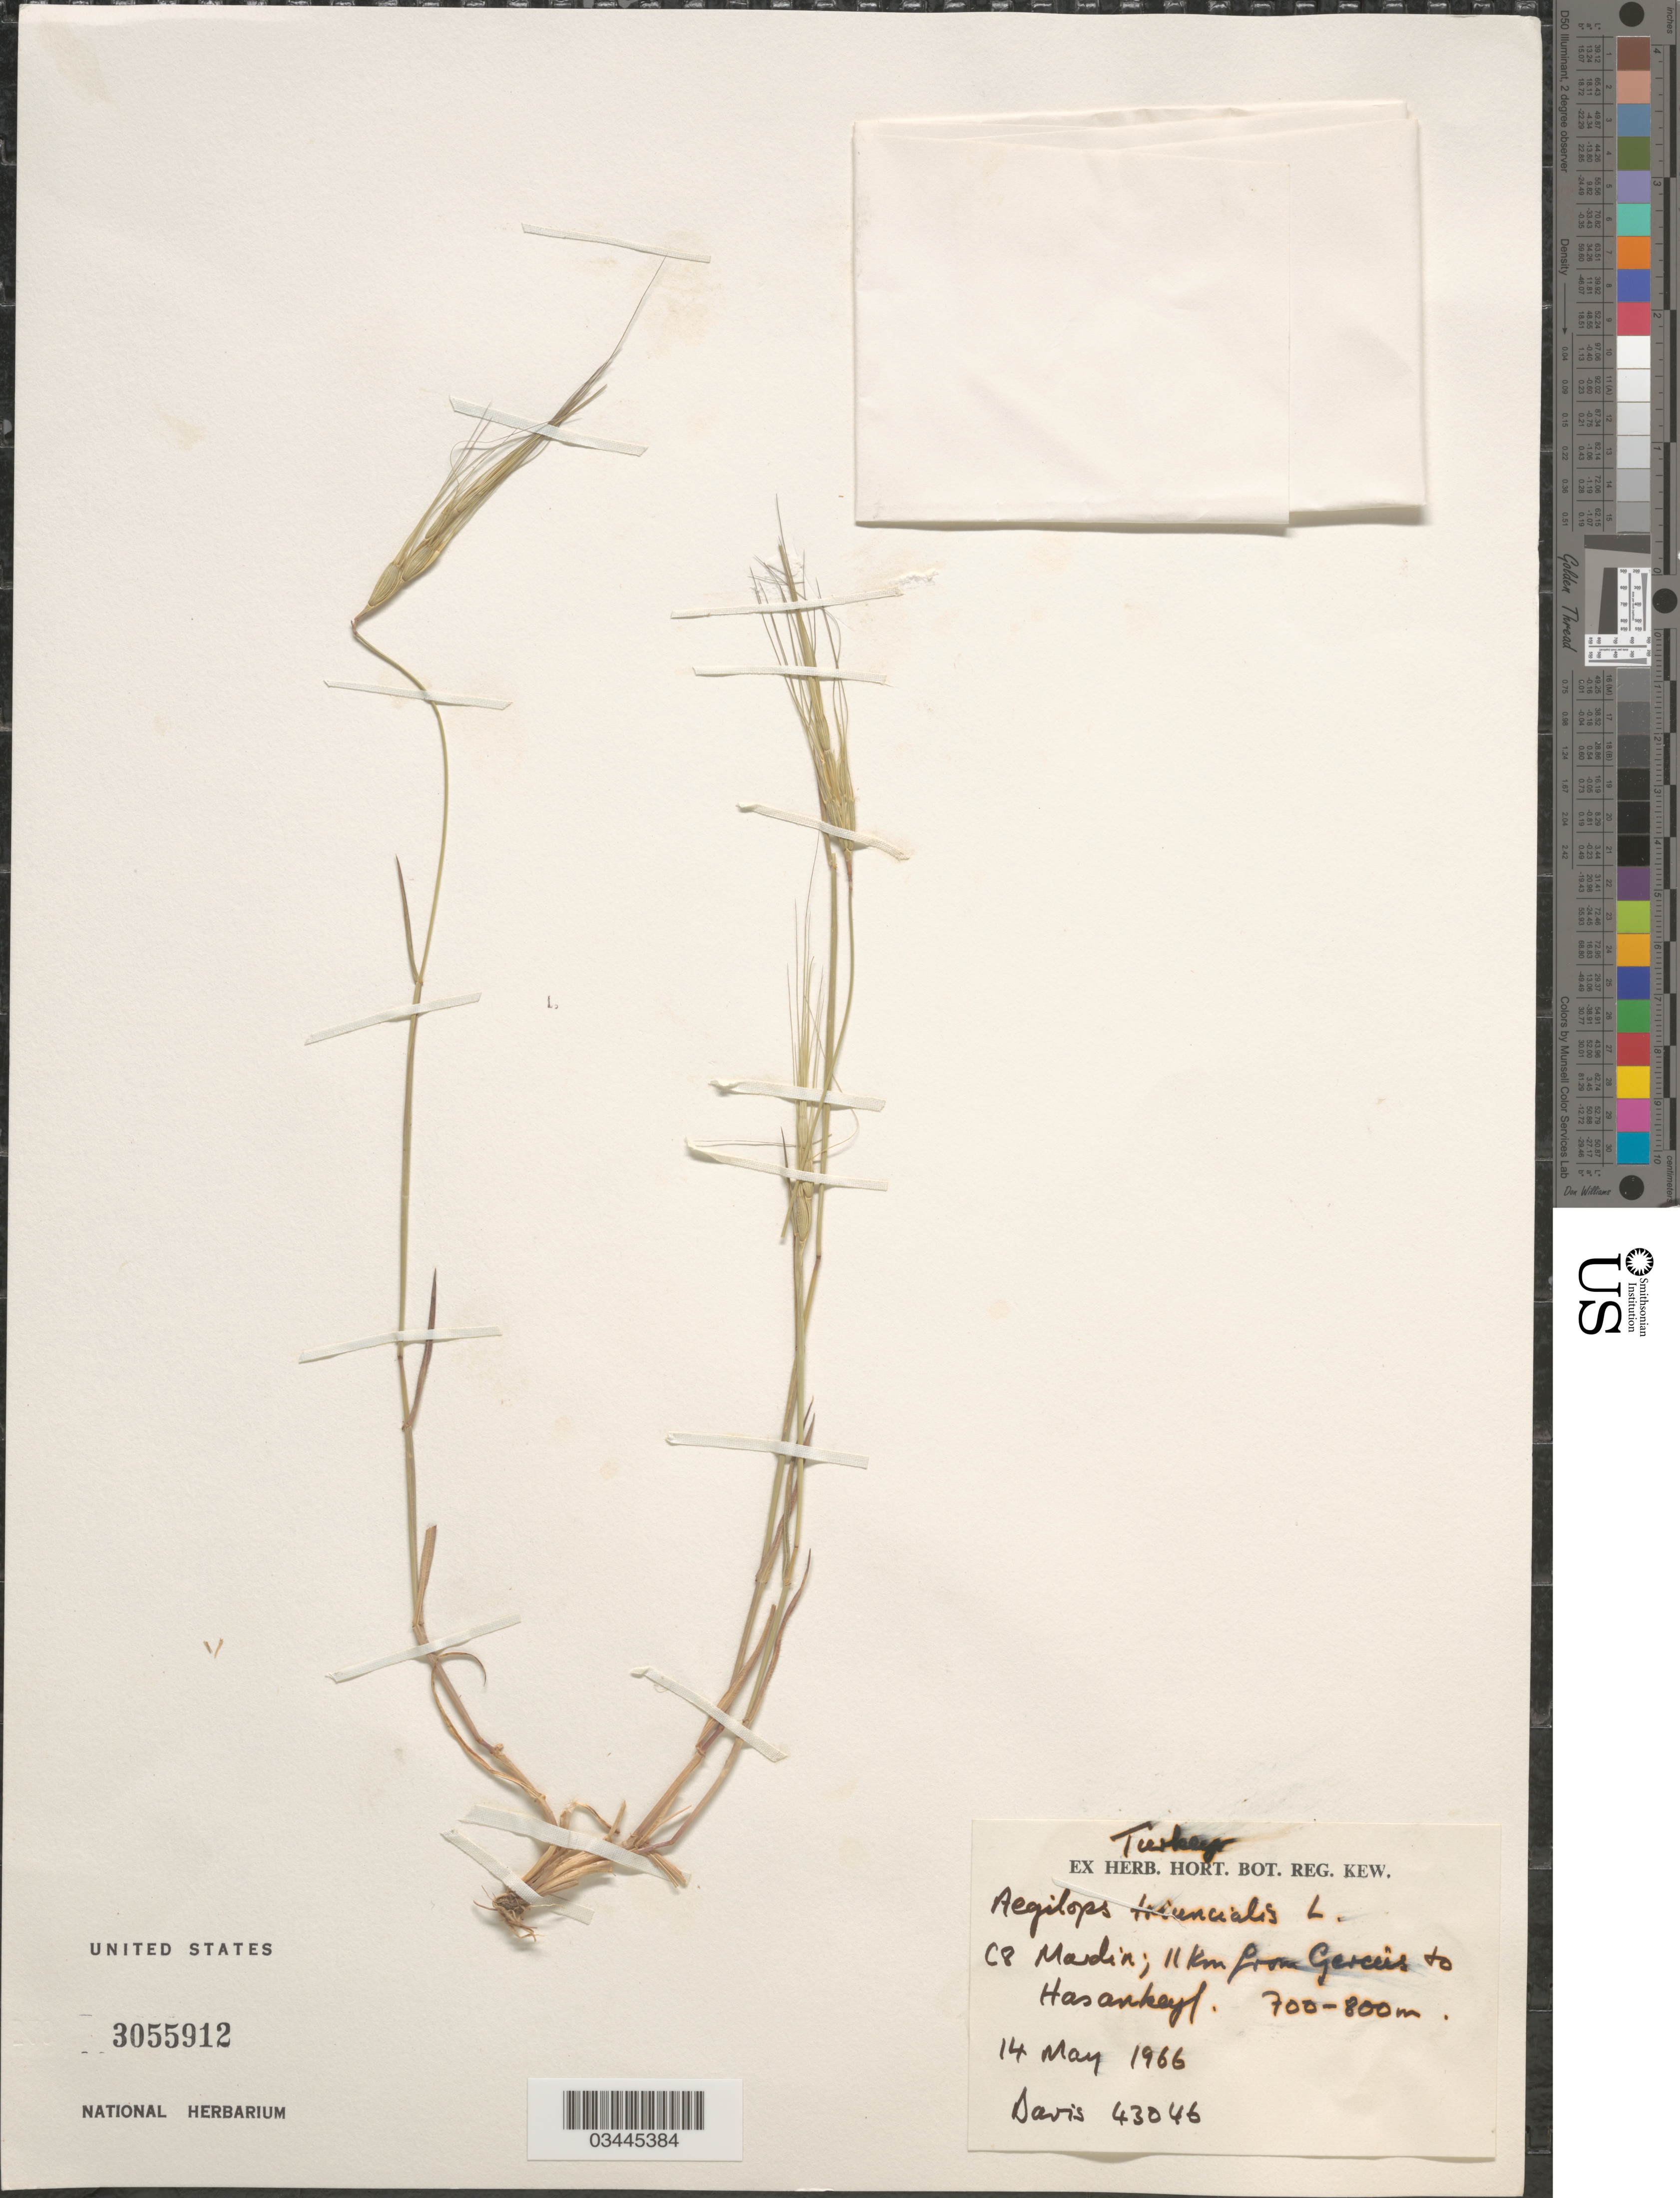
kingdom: Plantae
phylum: Tracheophyta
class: Liliopsida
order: Poales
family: Poaceae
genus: Aegilops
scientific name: Aegilops triuncialis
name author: L.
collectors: -. Davis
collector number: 43046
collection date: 1966-05-14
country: Turkey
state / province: Mardin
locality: C8; 11 km from Gerceis to Hasanheyl.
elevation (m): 700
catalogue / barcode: US 3055912